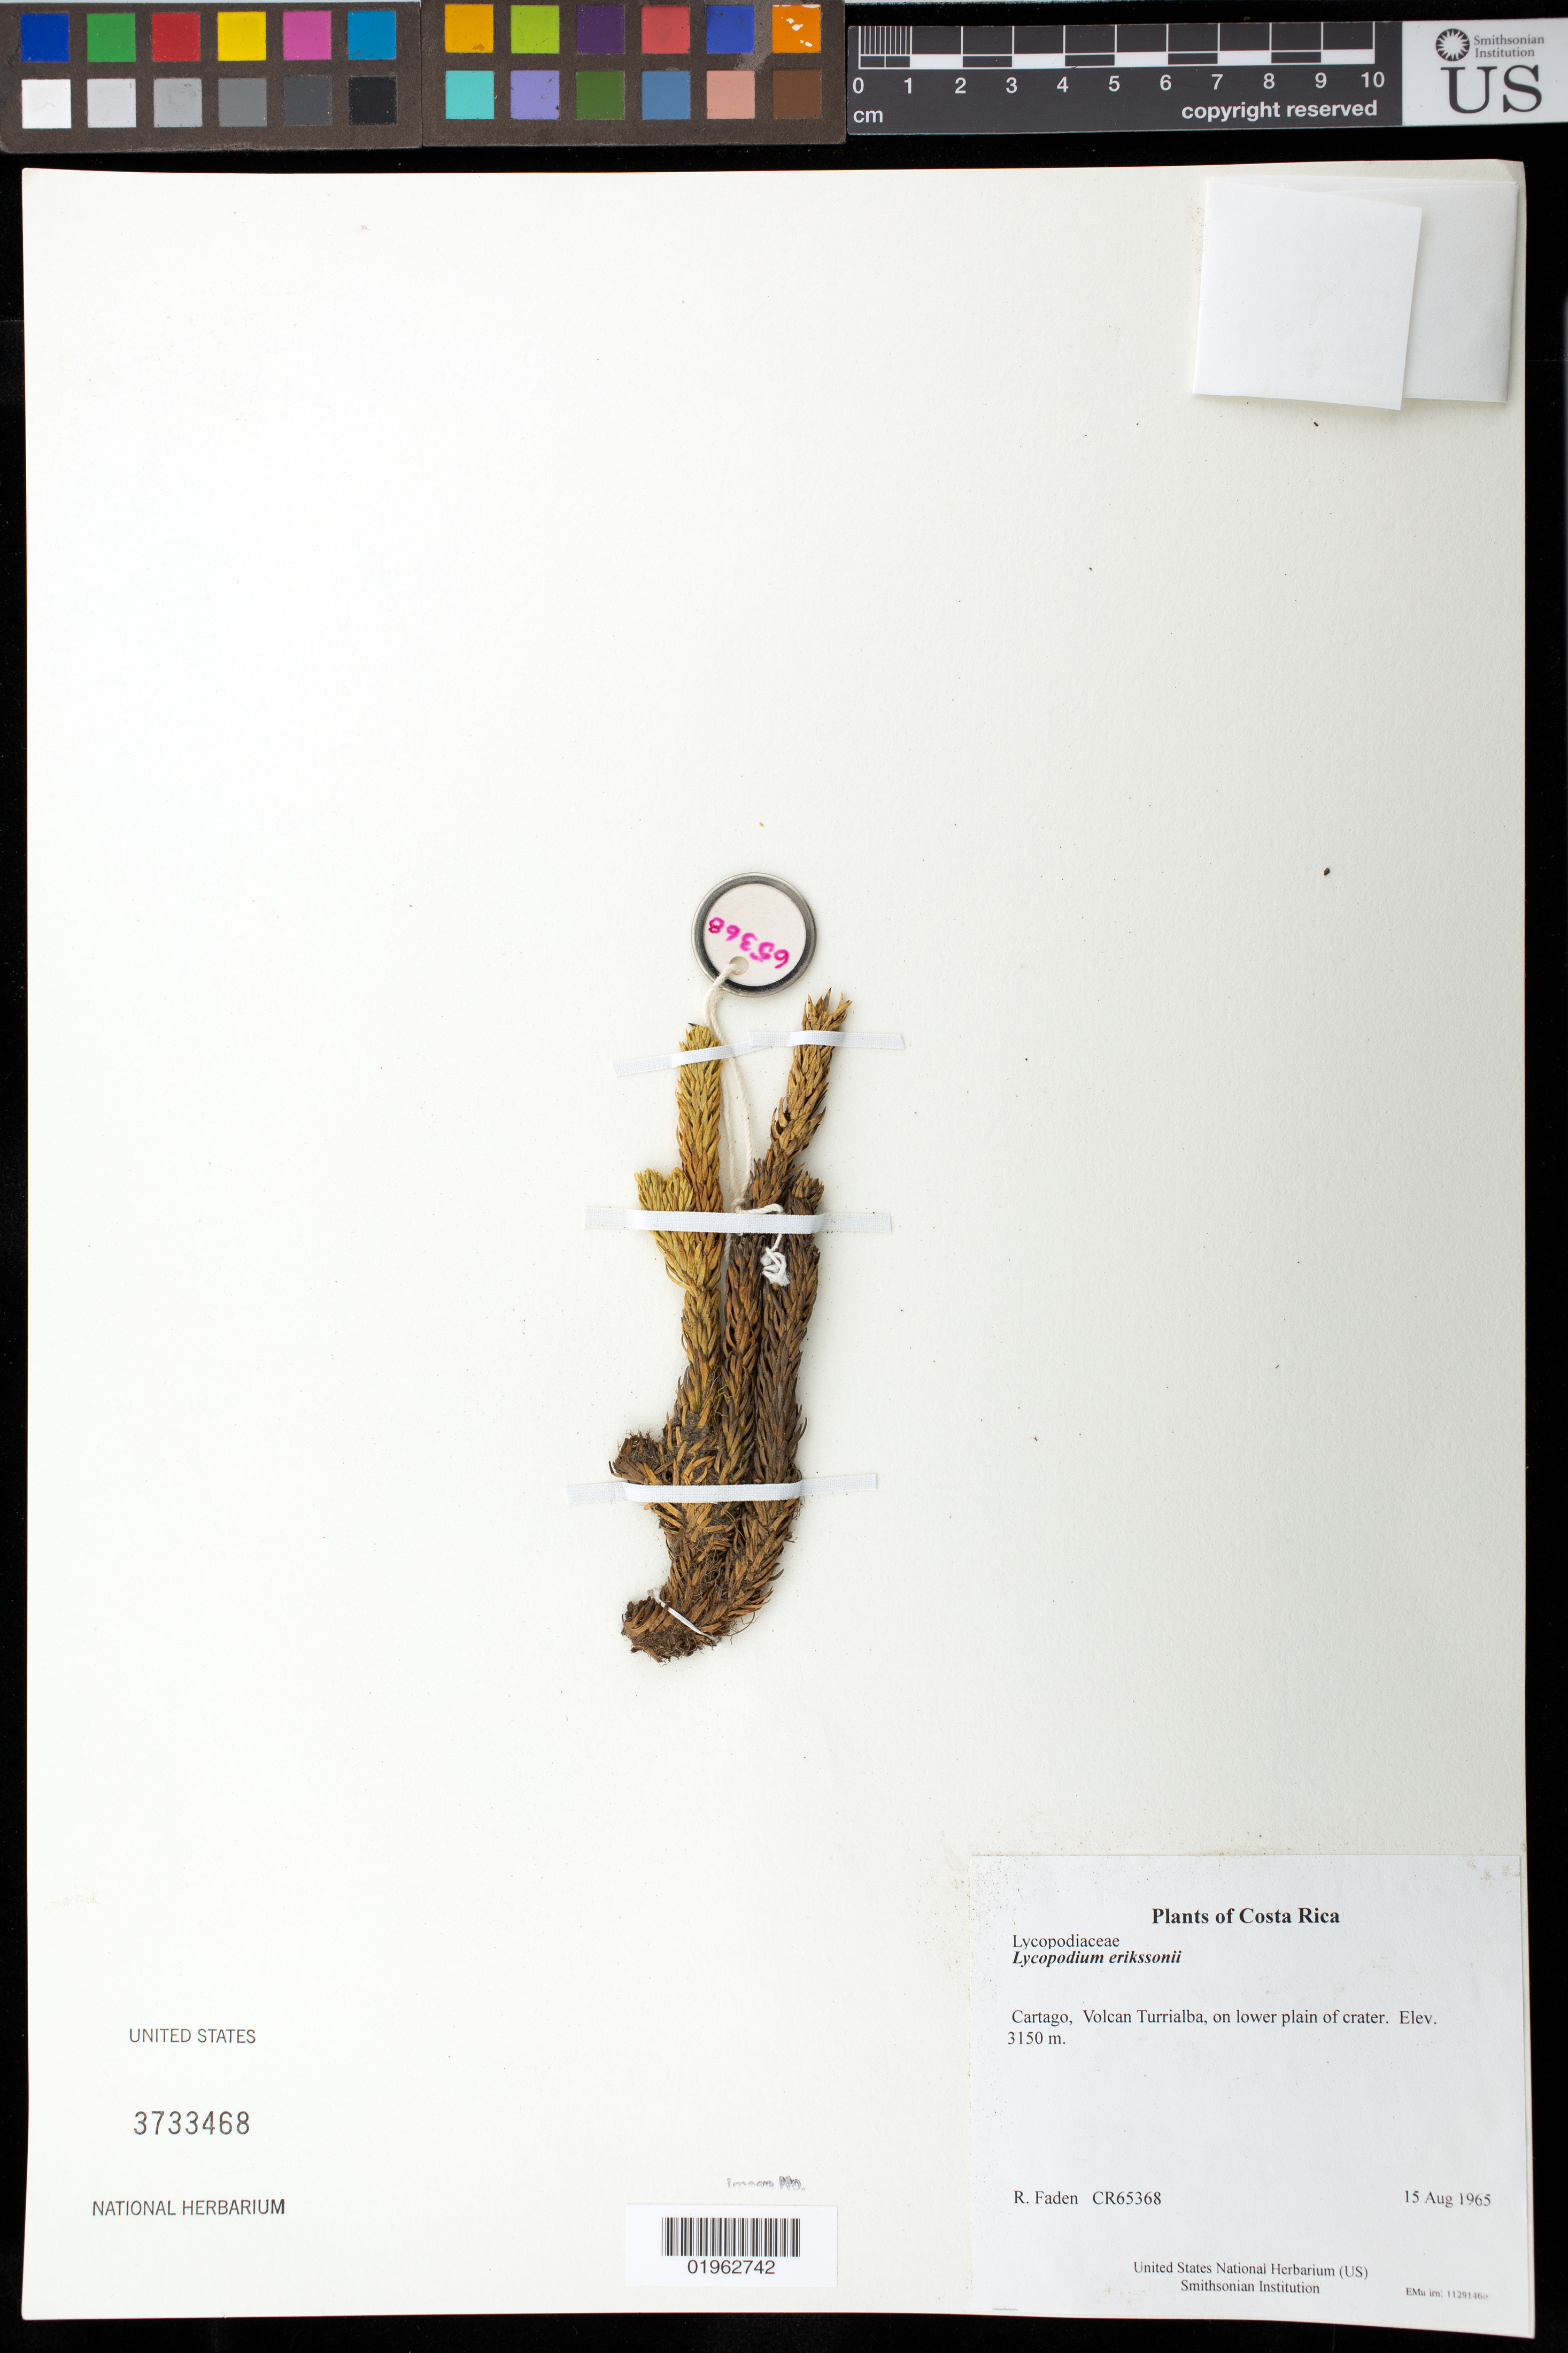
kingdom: Plantae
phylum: Tracheophyta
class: Lycopodiopsida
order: Lycopodiales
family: Lycopodiaceae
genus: Phlegmariurus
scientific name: Phlegmariurus sp.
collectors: R. B. Faden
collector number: CR65368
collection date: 1965-08-15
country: Costa Rica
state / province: Cartago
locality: Volcan Turrialba, on lower plain of crater.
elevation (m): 3150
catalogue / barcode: US 3733468